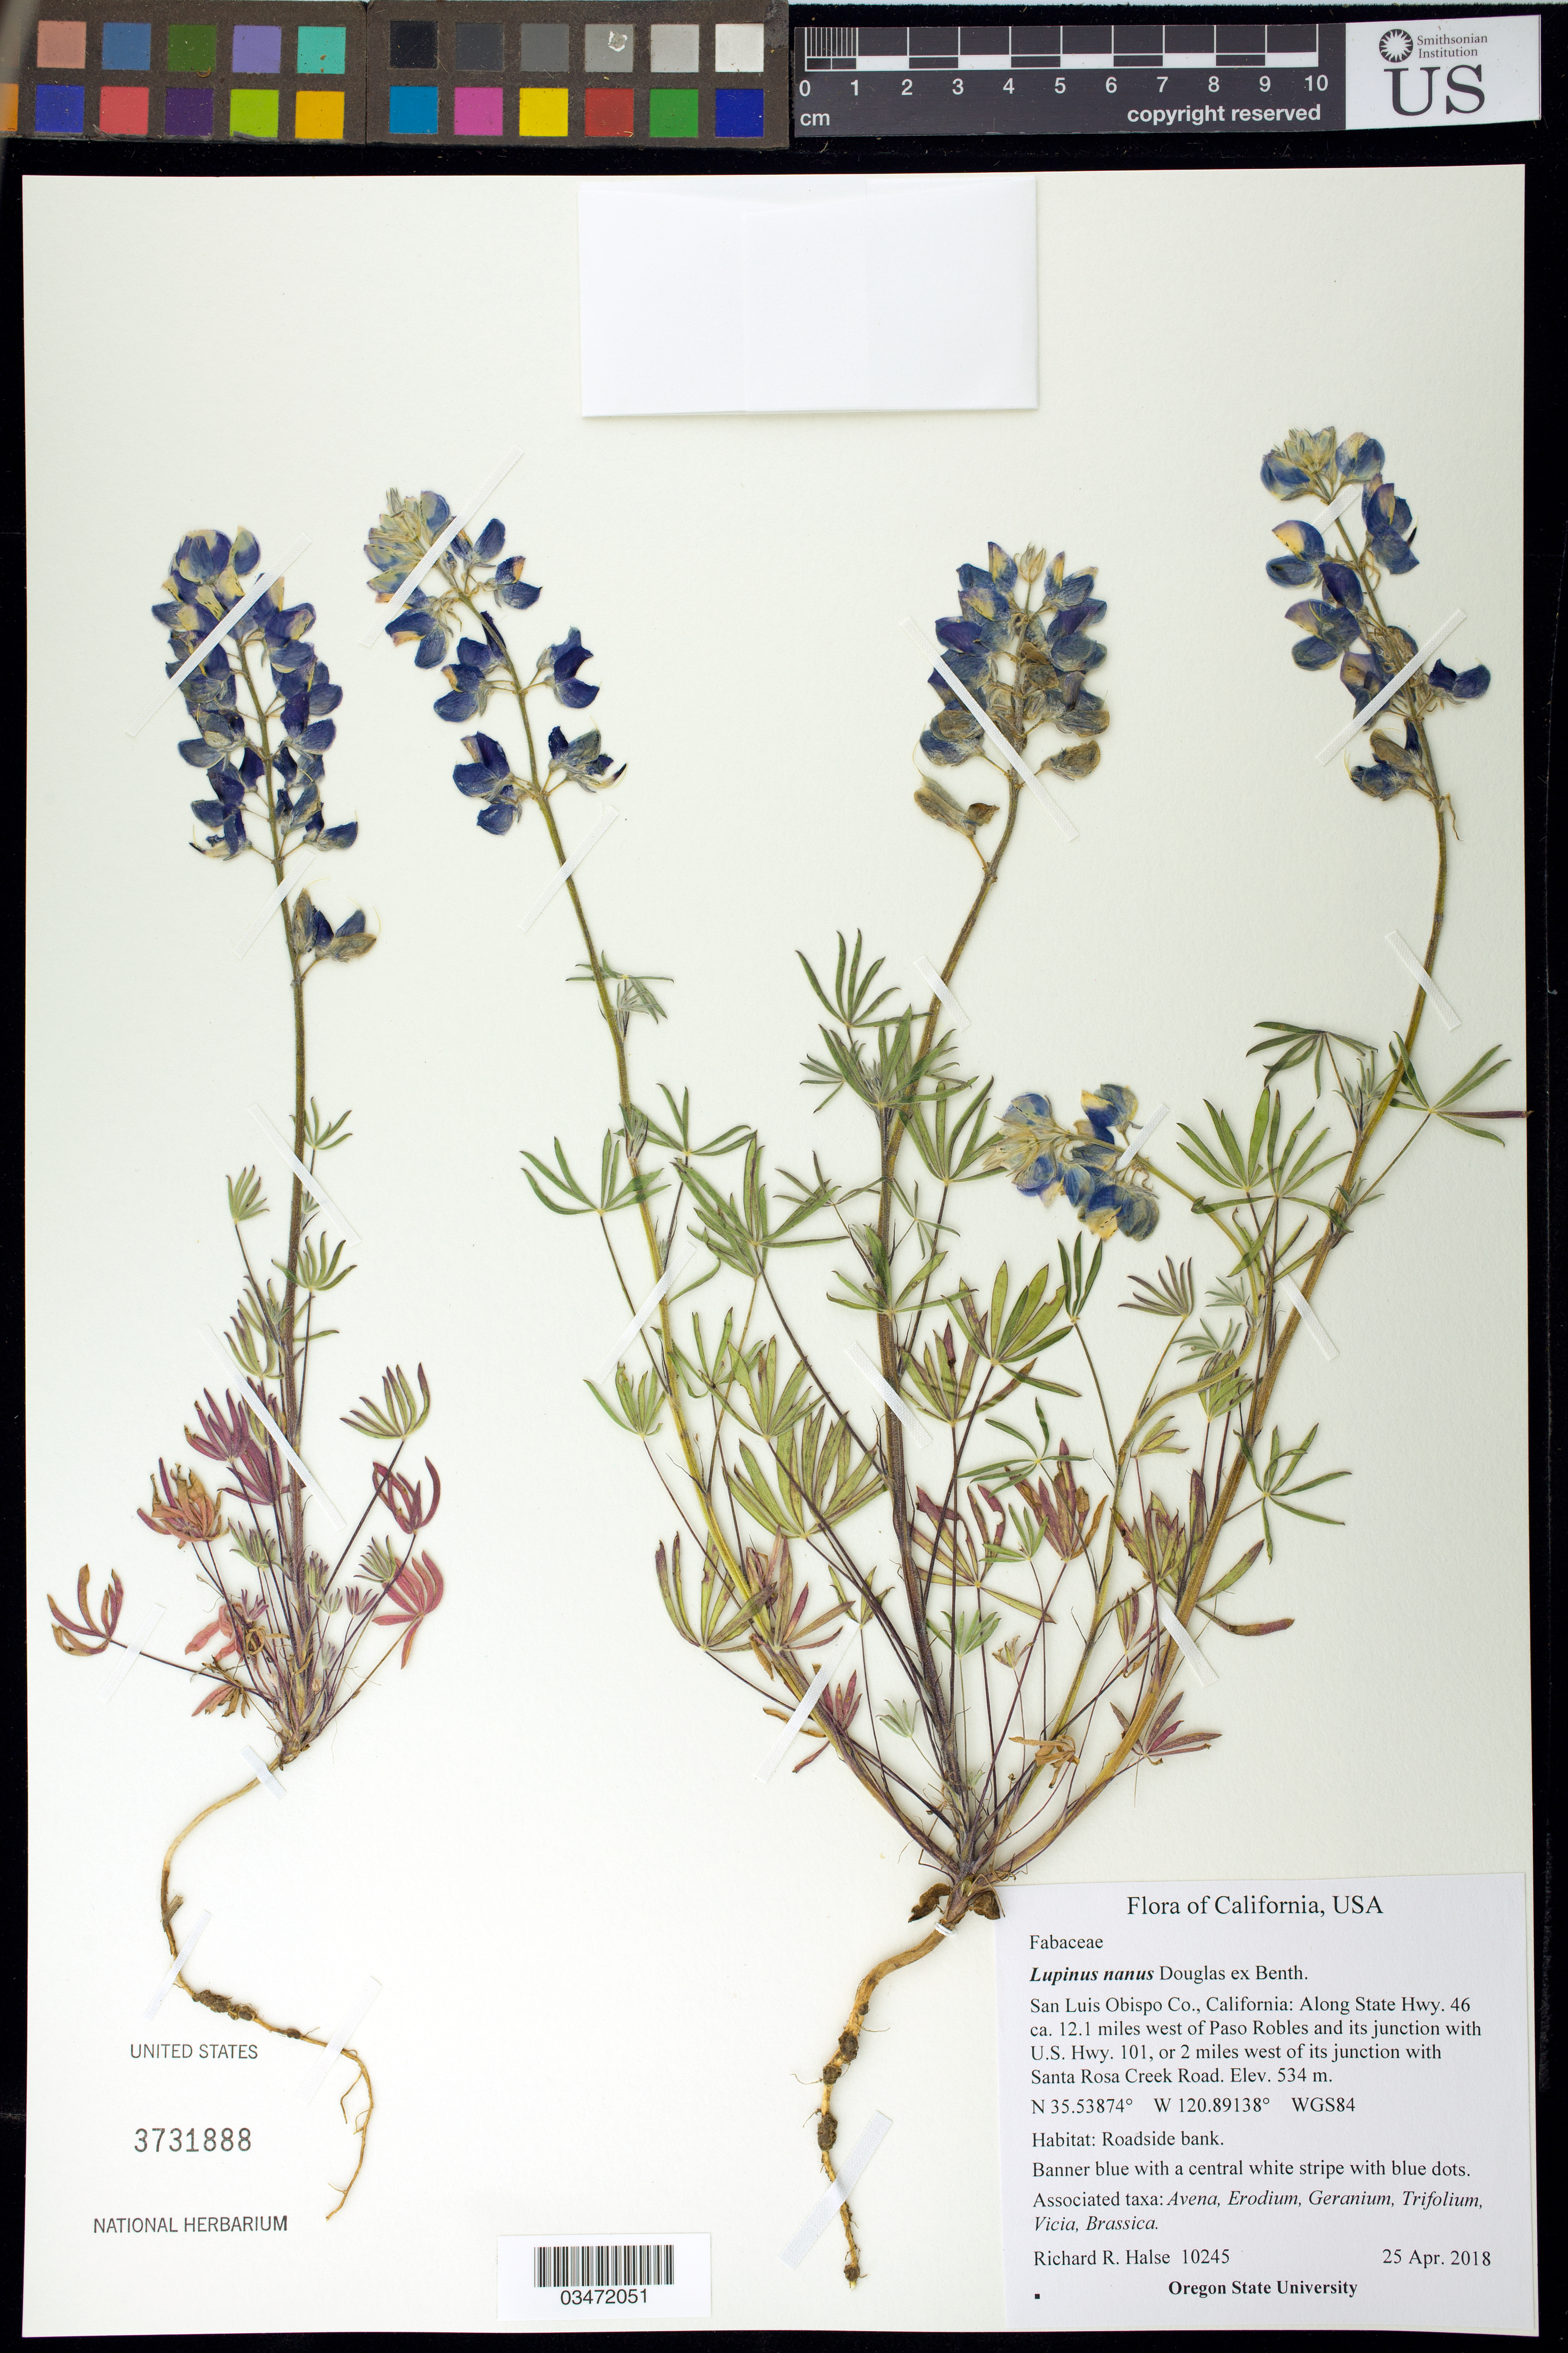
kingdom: Plantae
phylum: Tracheophyta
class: Magnoliopsida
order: Fabales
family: Fabaceae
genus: Lupinus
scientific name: Lupinus nanus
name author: Douglas ex Benth.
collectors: R. Halse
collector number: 10245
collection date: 2018-04-25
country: United States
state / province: California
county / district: San Luis Obispo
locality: State Hwy 46, ca. 12.1 miles W of Paso Robles and its junction with US Hwy 101, or 2 miles W of its junction with Santa Rosa Creek Road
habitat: Roadside bank. Associated taxa: Avena, Erodium, Geranium, Trifolium, Vicia, Brassica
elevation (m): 534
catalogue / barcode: US 3731888